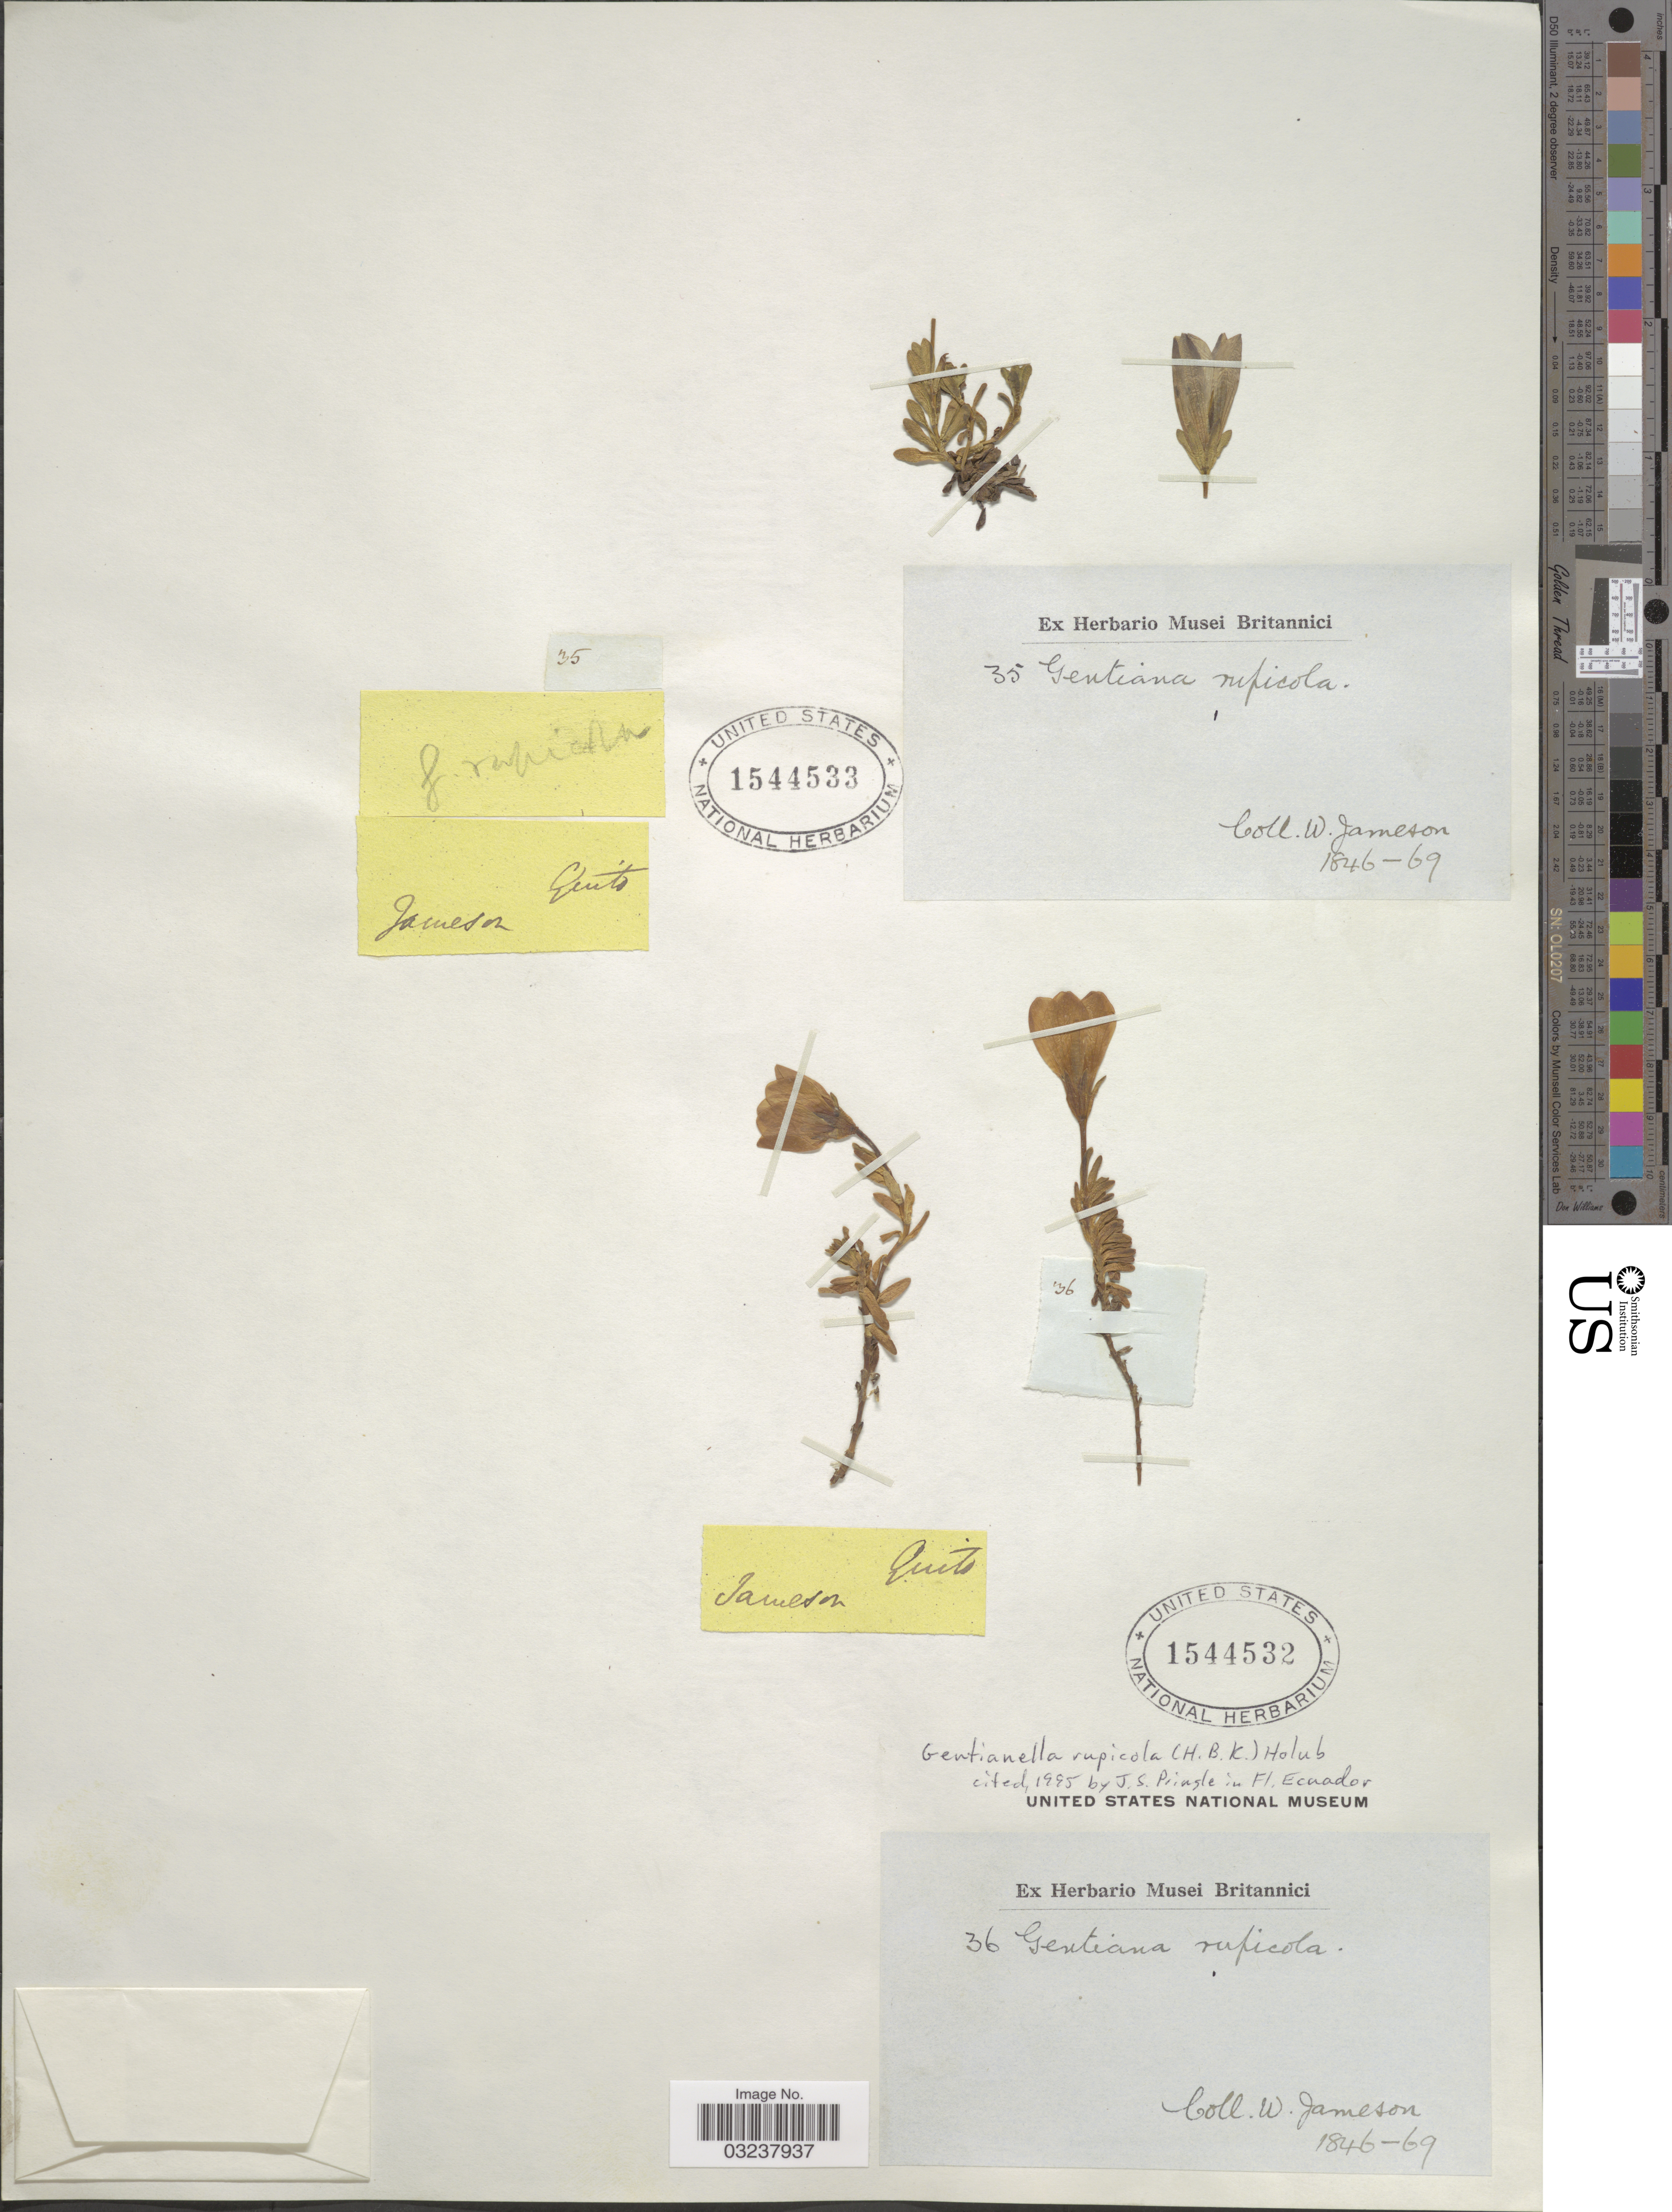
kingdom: Plantae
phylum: Tracheophyta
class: Magnoliopsida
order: Gentianales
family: Gentianaceae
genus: Gentianella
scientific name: Gentianella rupicola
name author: (Kunth) Holub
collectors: W. Jameson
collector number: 36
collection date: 1846/1869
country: Ecuador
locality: Quito.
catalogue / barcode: US 1544532